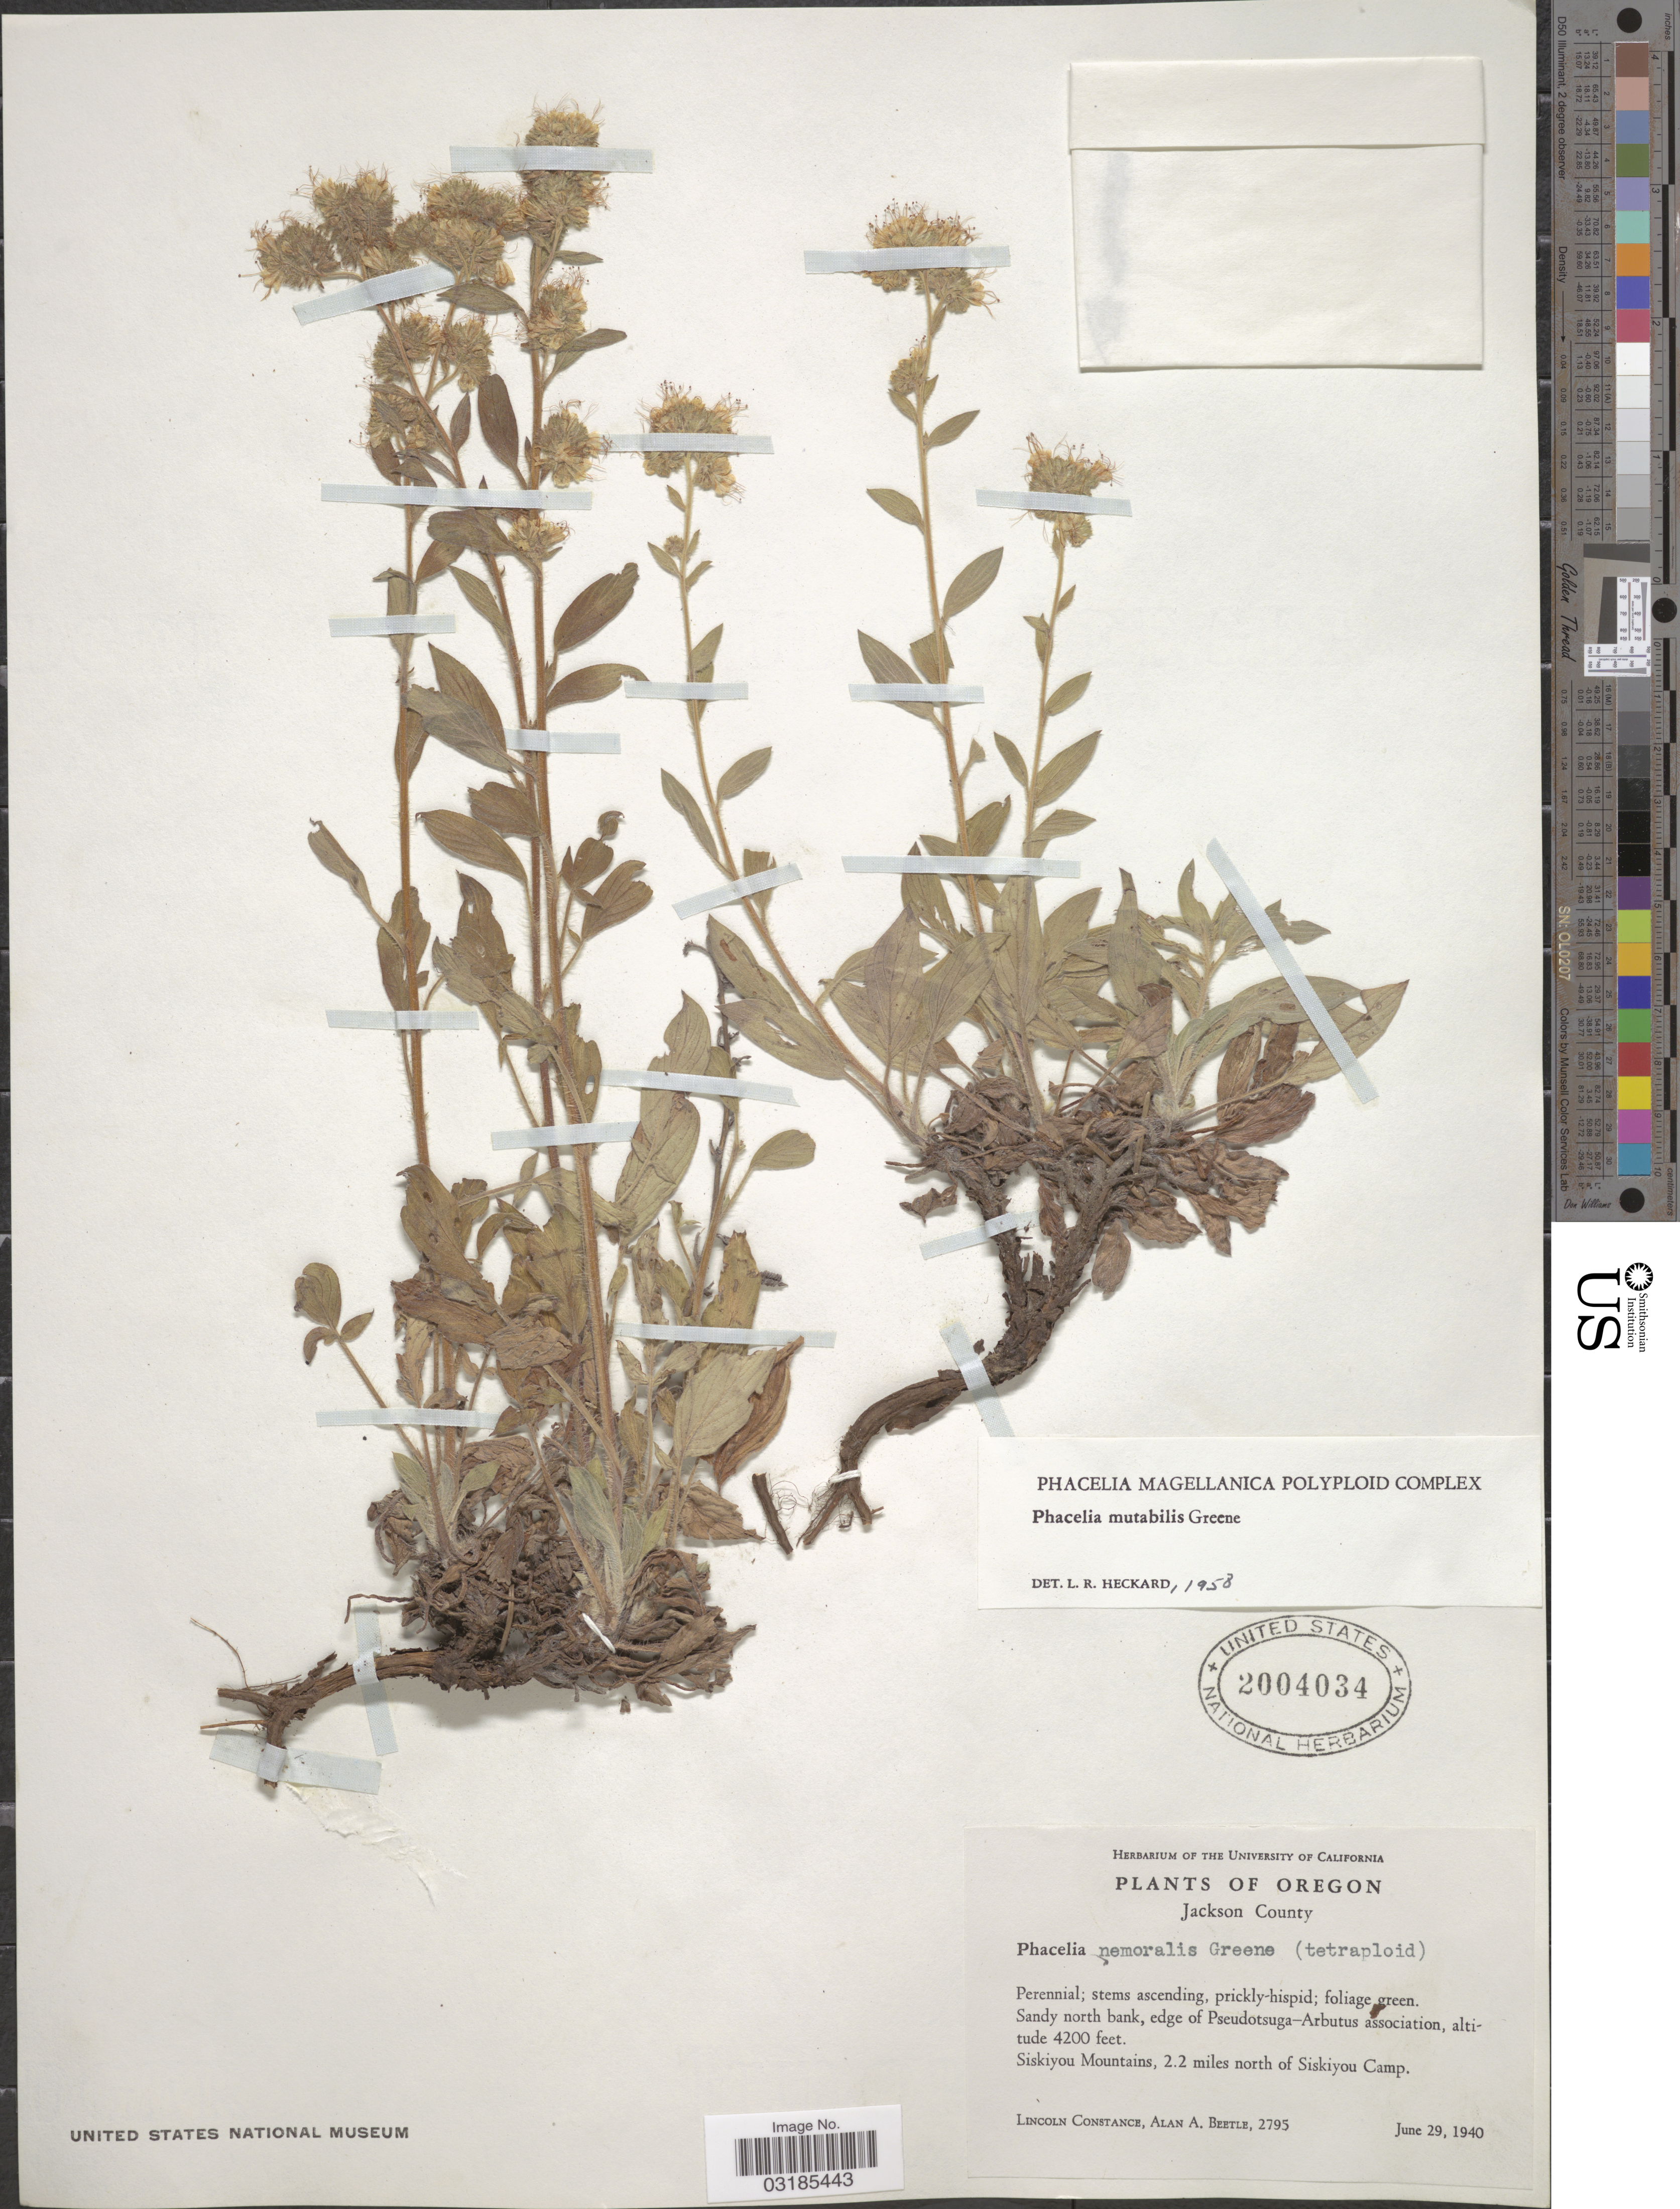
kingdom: Plantae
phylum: Tracheophyta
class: Magnoliopsida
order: Boraginales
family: Hydrophyllaceae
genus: Phacelia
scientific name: Phacelia mutabilis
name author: Greene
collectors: L. Constance & A. A. Beetle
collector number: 2795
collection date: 1940-06-29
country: United States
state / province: Oregon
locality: Jackson County. Edge of Pseudotsuga-Arbutus association. Siskiyou Mountains, 2.2 miles north of Siskiyou Camp.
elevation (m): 1280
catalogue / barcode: US 2004034